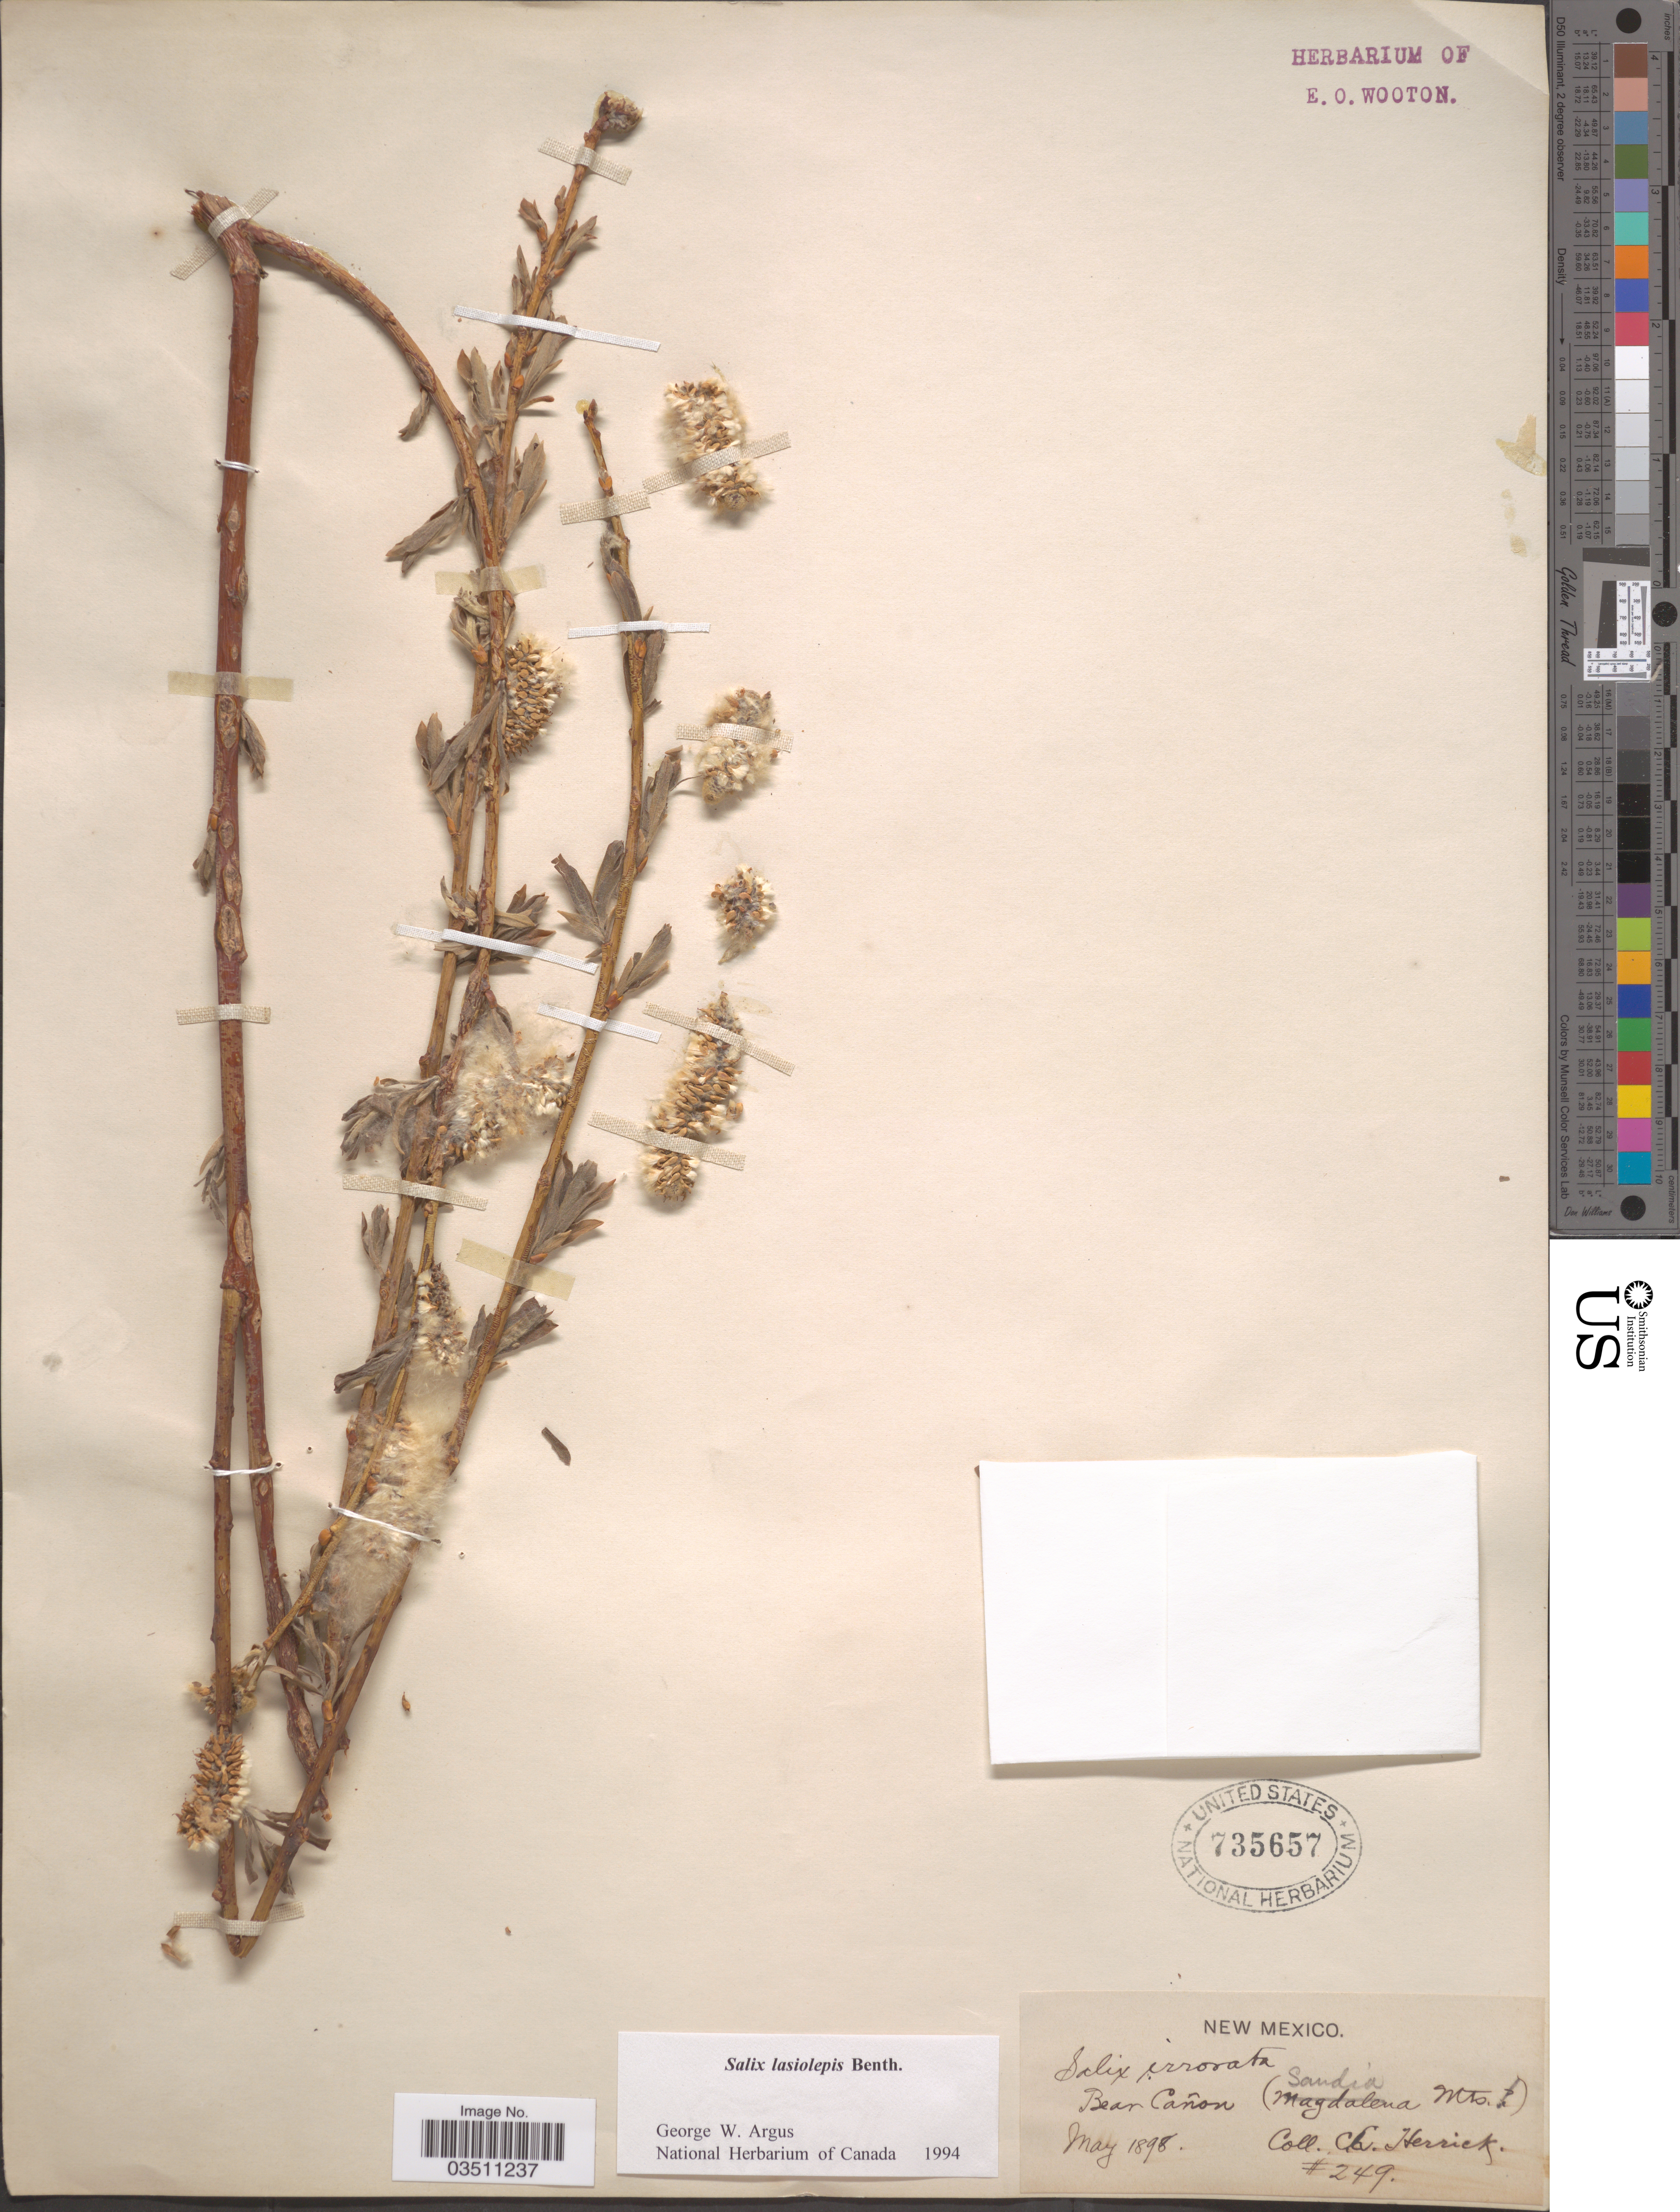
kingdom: Plantae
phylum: Tracheophyta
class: Magnoliopsida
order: Malpighiales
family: Salicaceae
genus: Salix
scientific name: Salix lasiolepis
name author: Benth.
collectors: C. Herrick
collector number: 249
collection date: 1898-05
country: United States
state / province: New Mexico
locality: Bear Cañon (Sandia Mts.).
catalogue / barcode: US 735657